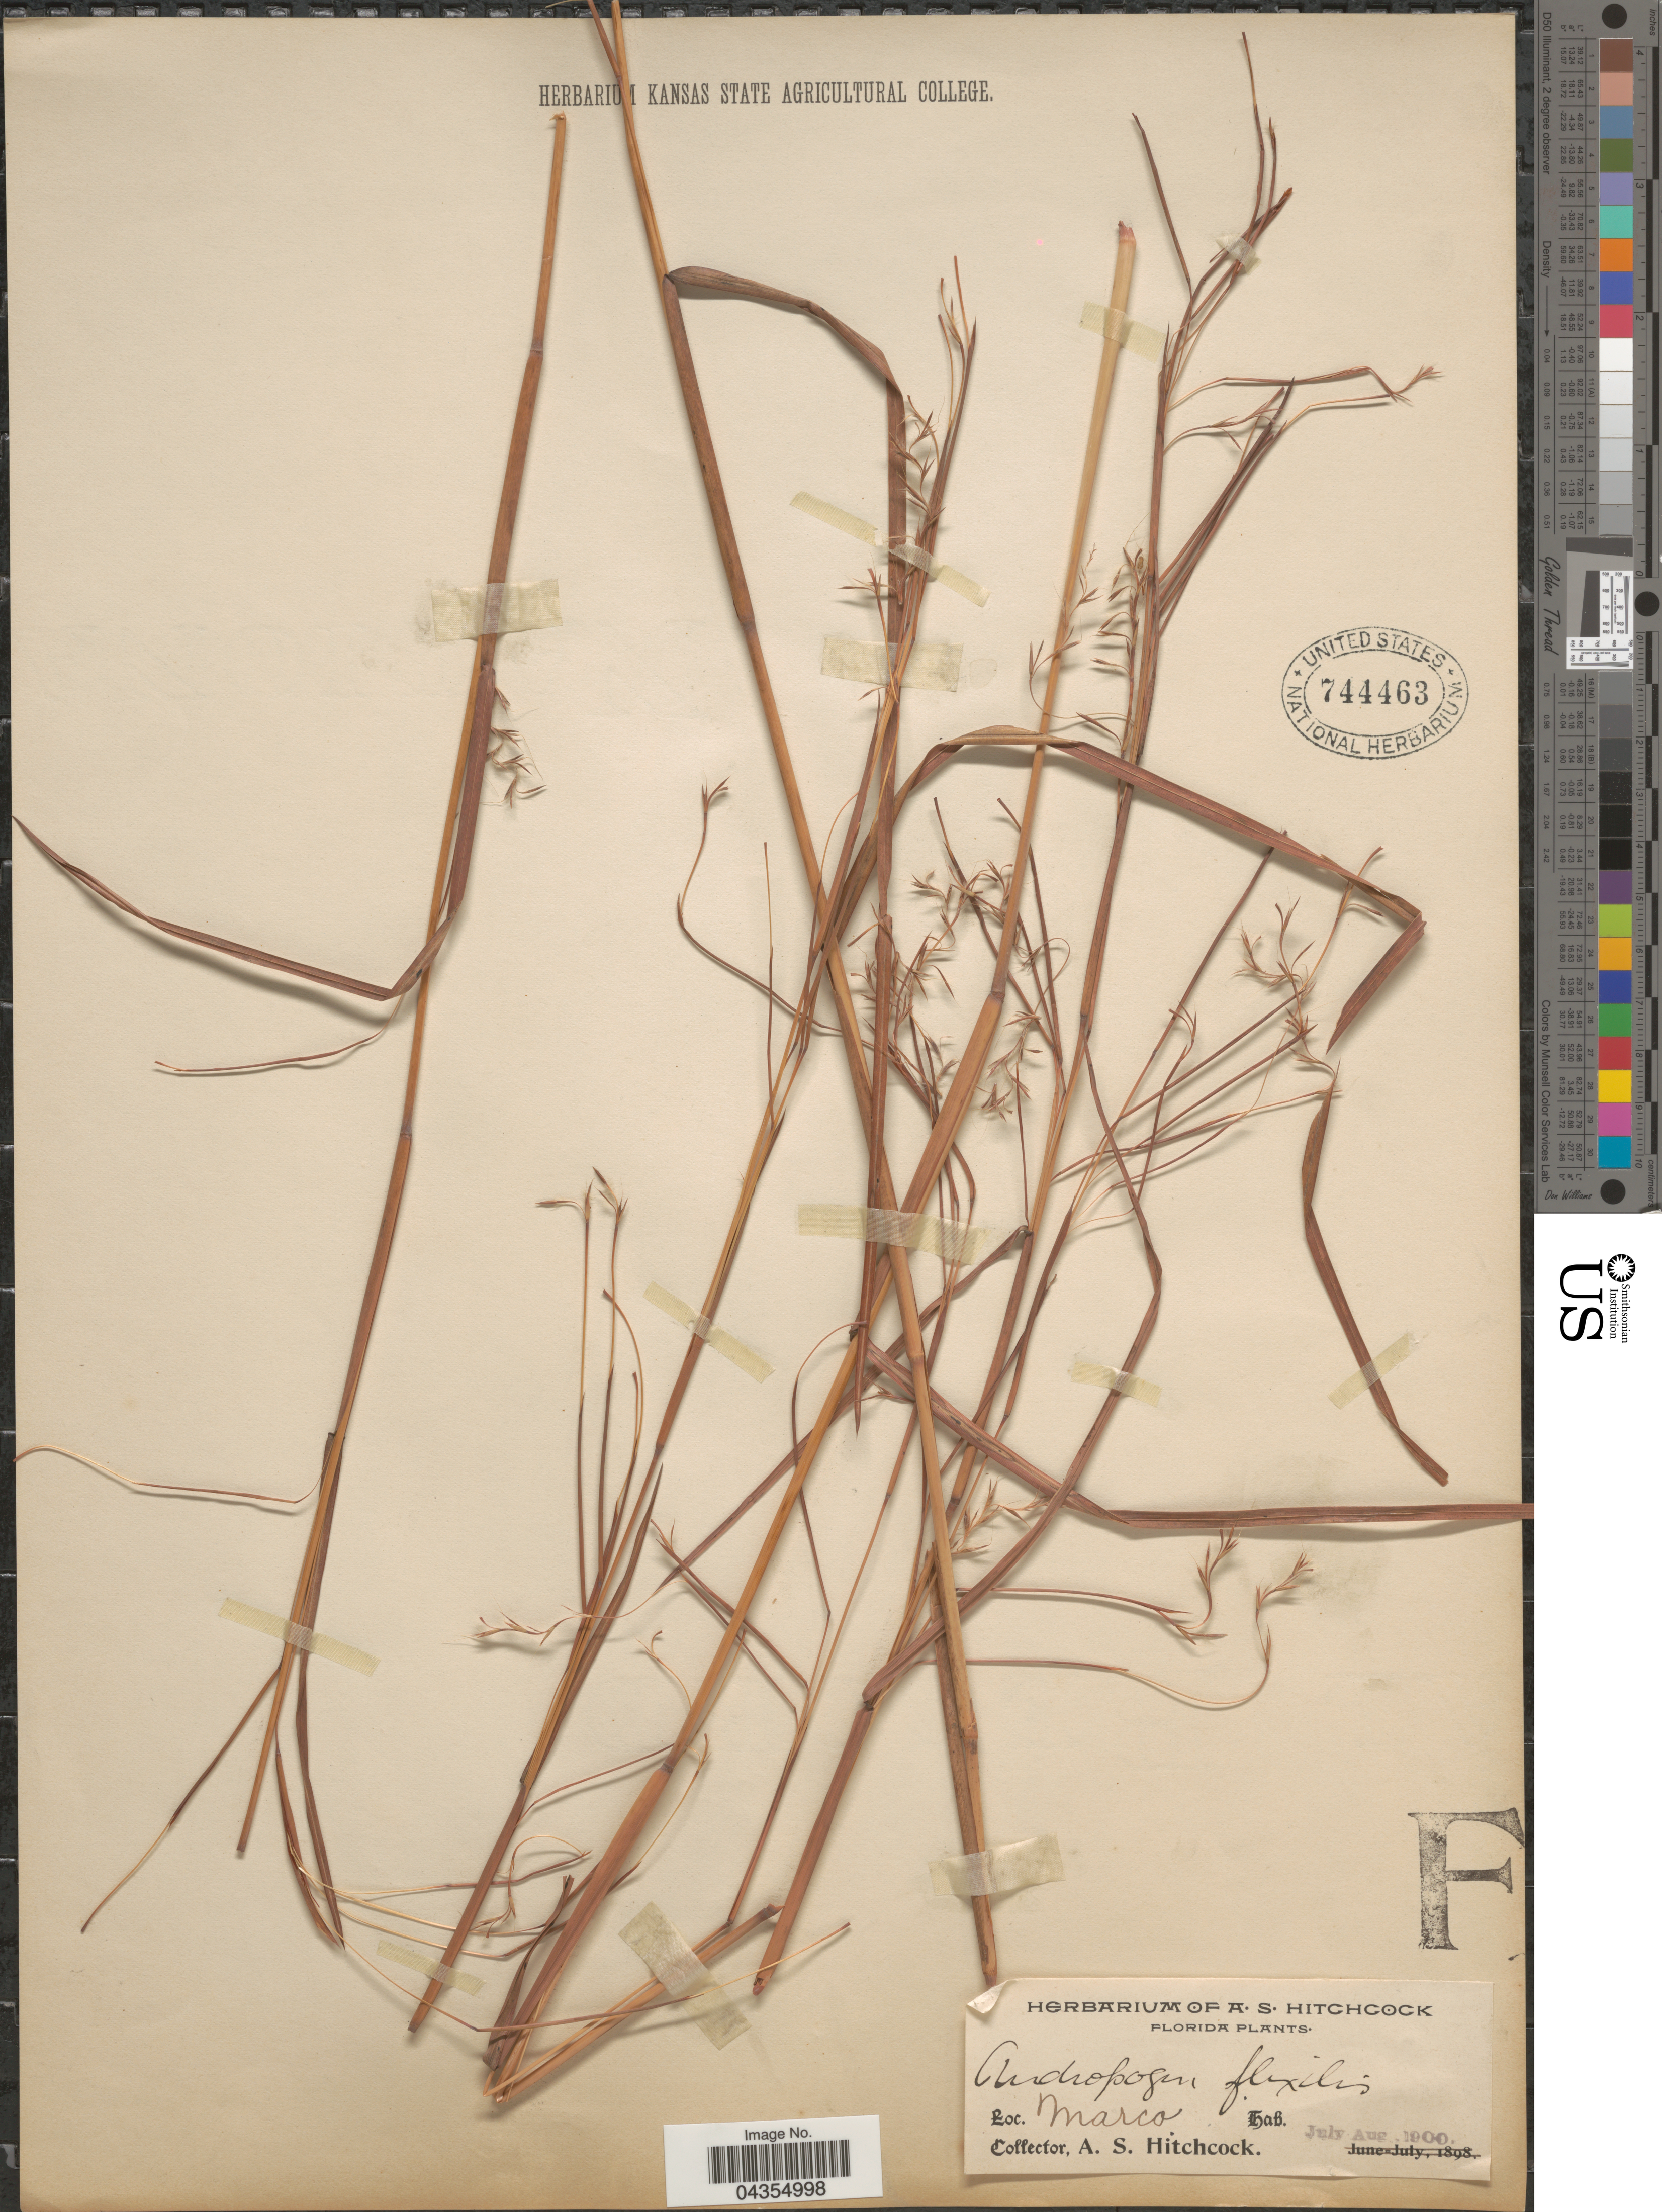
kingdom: Plantae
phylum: Tracheophyta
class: Liliopsida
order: Poales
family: Poaceae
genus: Schizachyrium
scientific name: Schizachyrium sanguineum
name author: (Retz.) Alston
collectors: A. S. Hitchcock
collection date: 1900-07/1900-08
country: United States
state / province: Florida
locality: Marco.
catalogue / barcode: US 744463